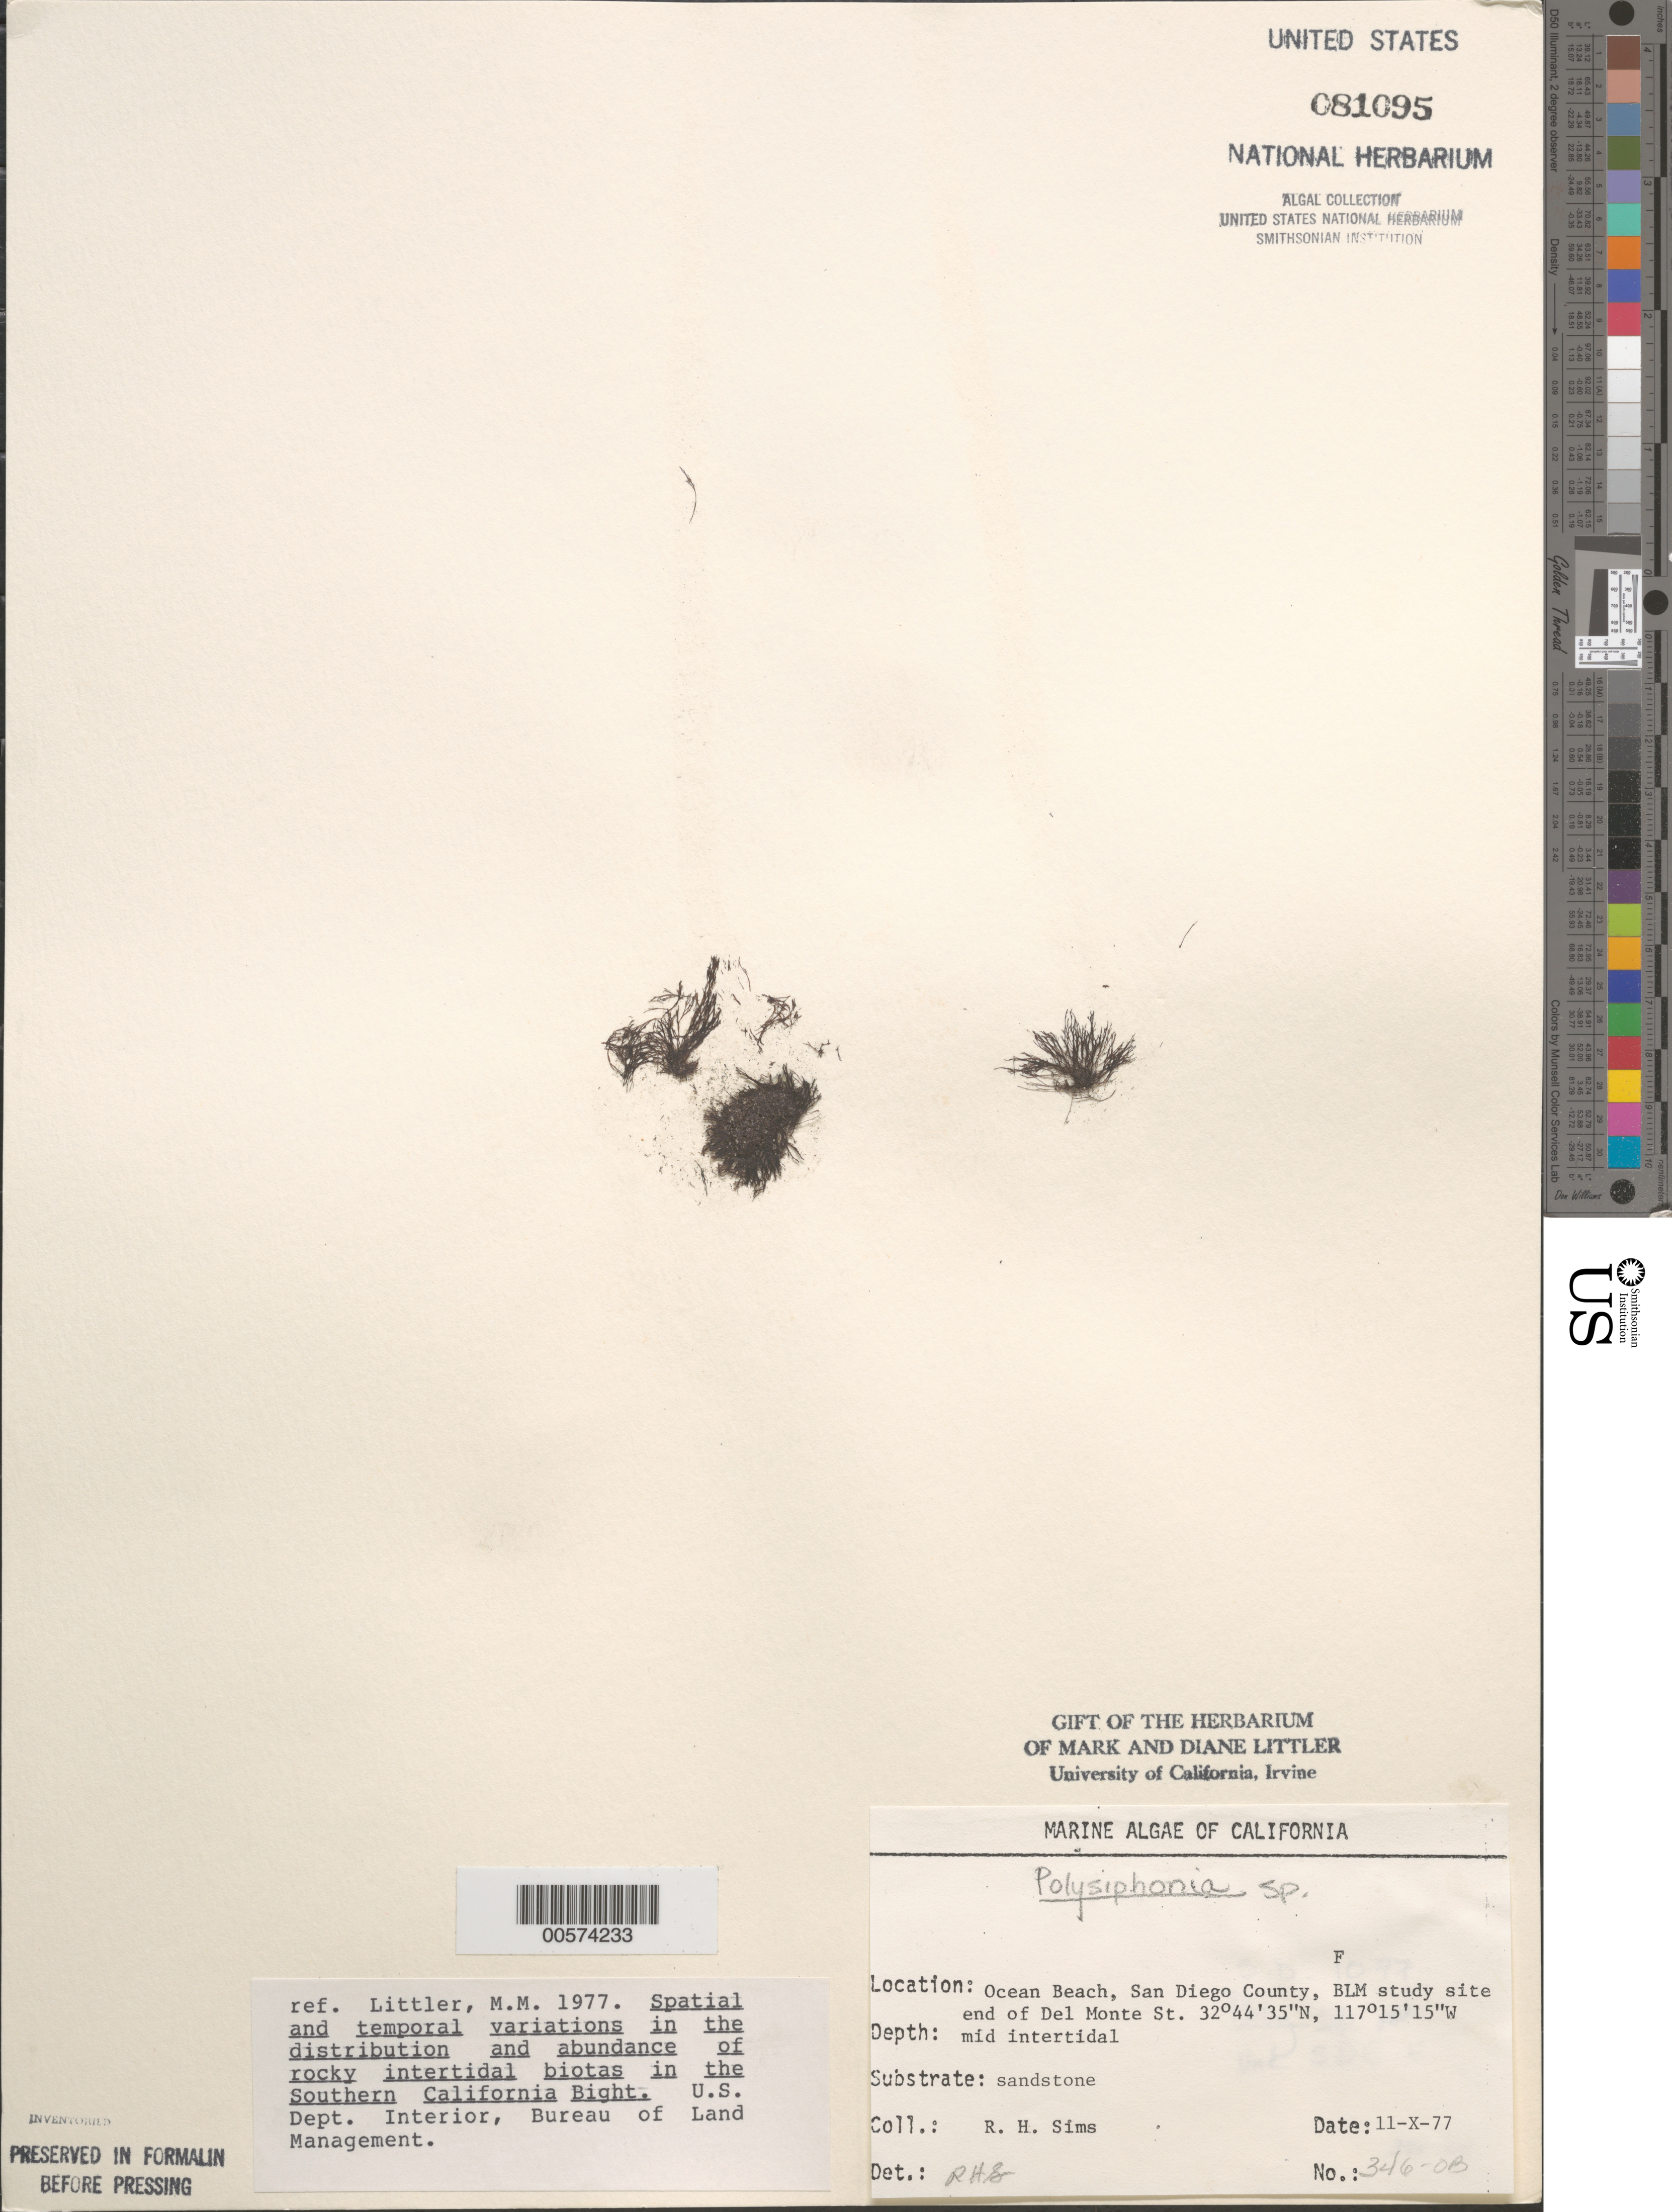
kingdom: Plantae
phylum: Rhodophyta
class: Florideophyceae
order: Ceramiales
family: Rhodomelaceae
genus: Polysiphonia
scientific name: Polysiphonia sp.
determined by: Sims, Robert H.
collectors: R. H. Sims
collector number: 346-ob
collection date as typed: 11 Oct 1977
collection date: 1977-10-11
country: United States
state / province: California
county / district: San Diego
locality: Ocean Beach, end of Del Monte Street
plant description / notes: BLM-SOCALBIGHT Rocky Intertidal Survey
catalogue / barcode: US 81095